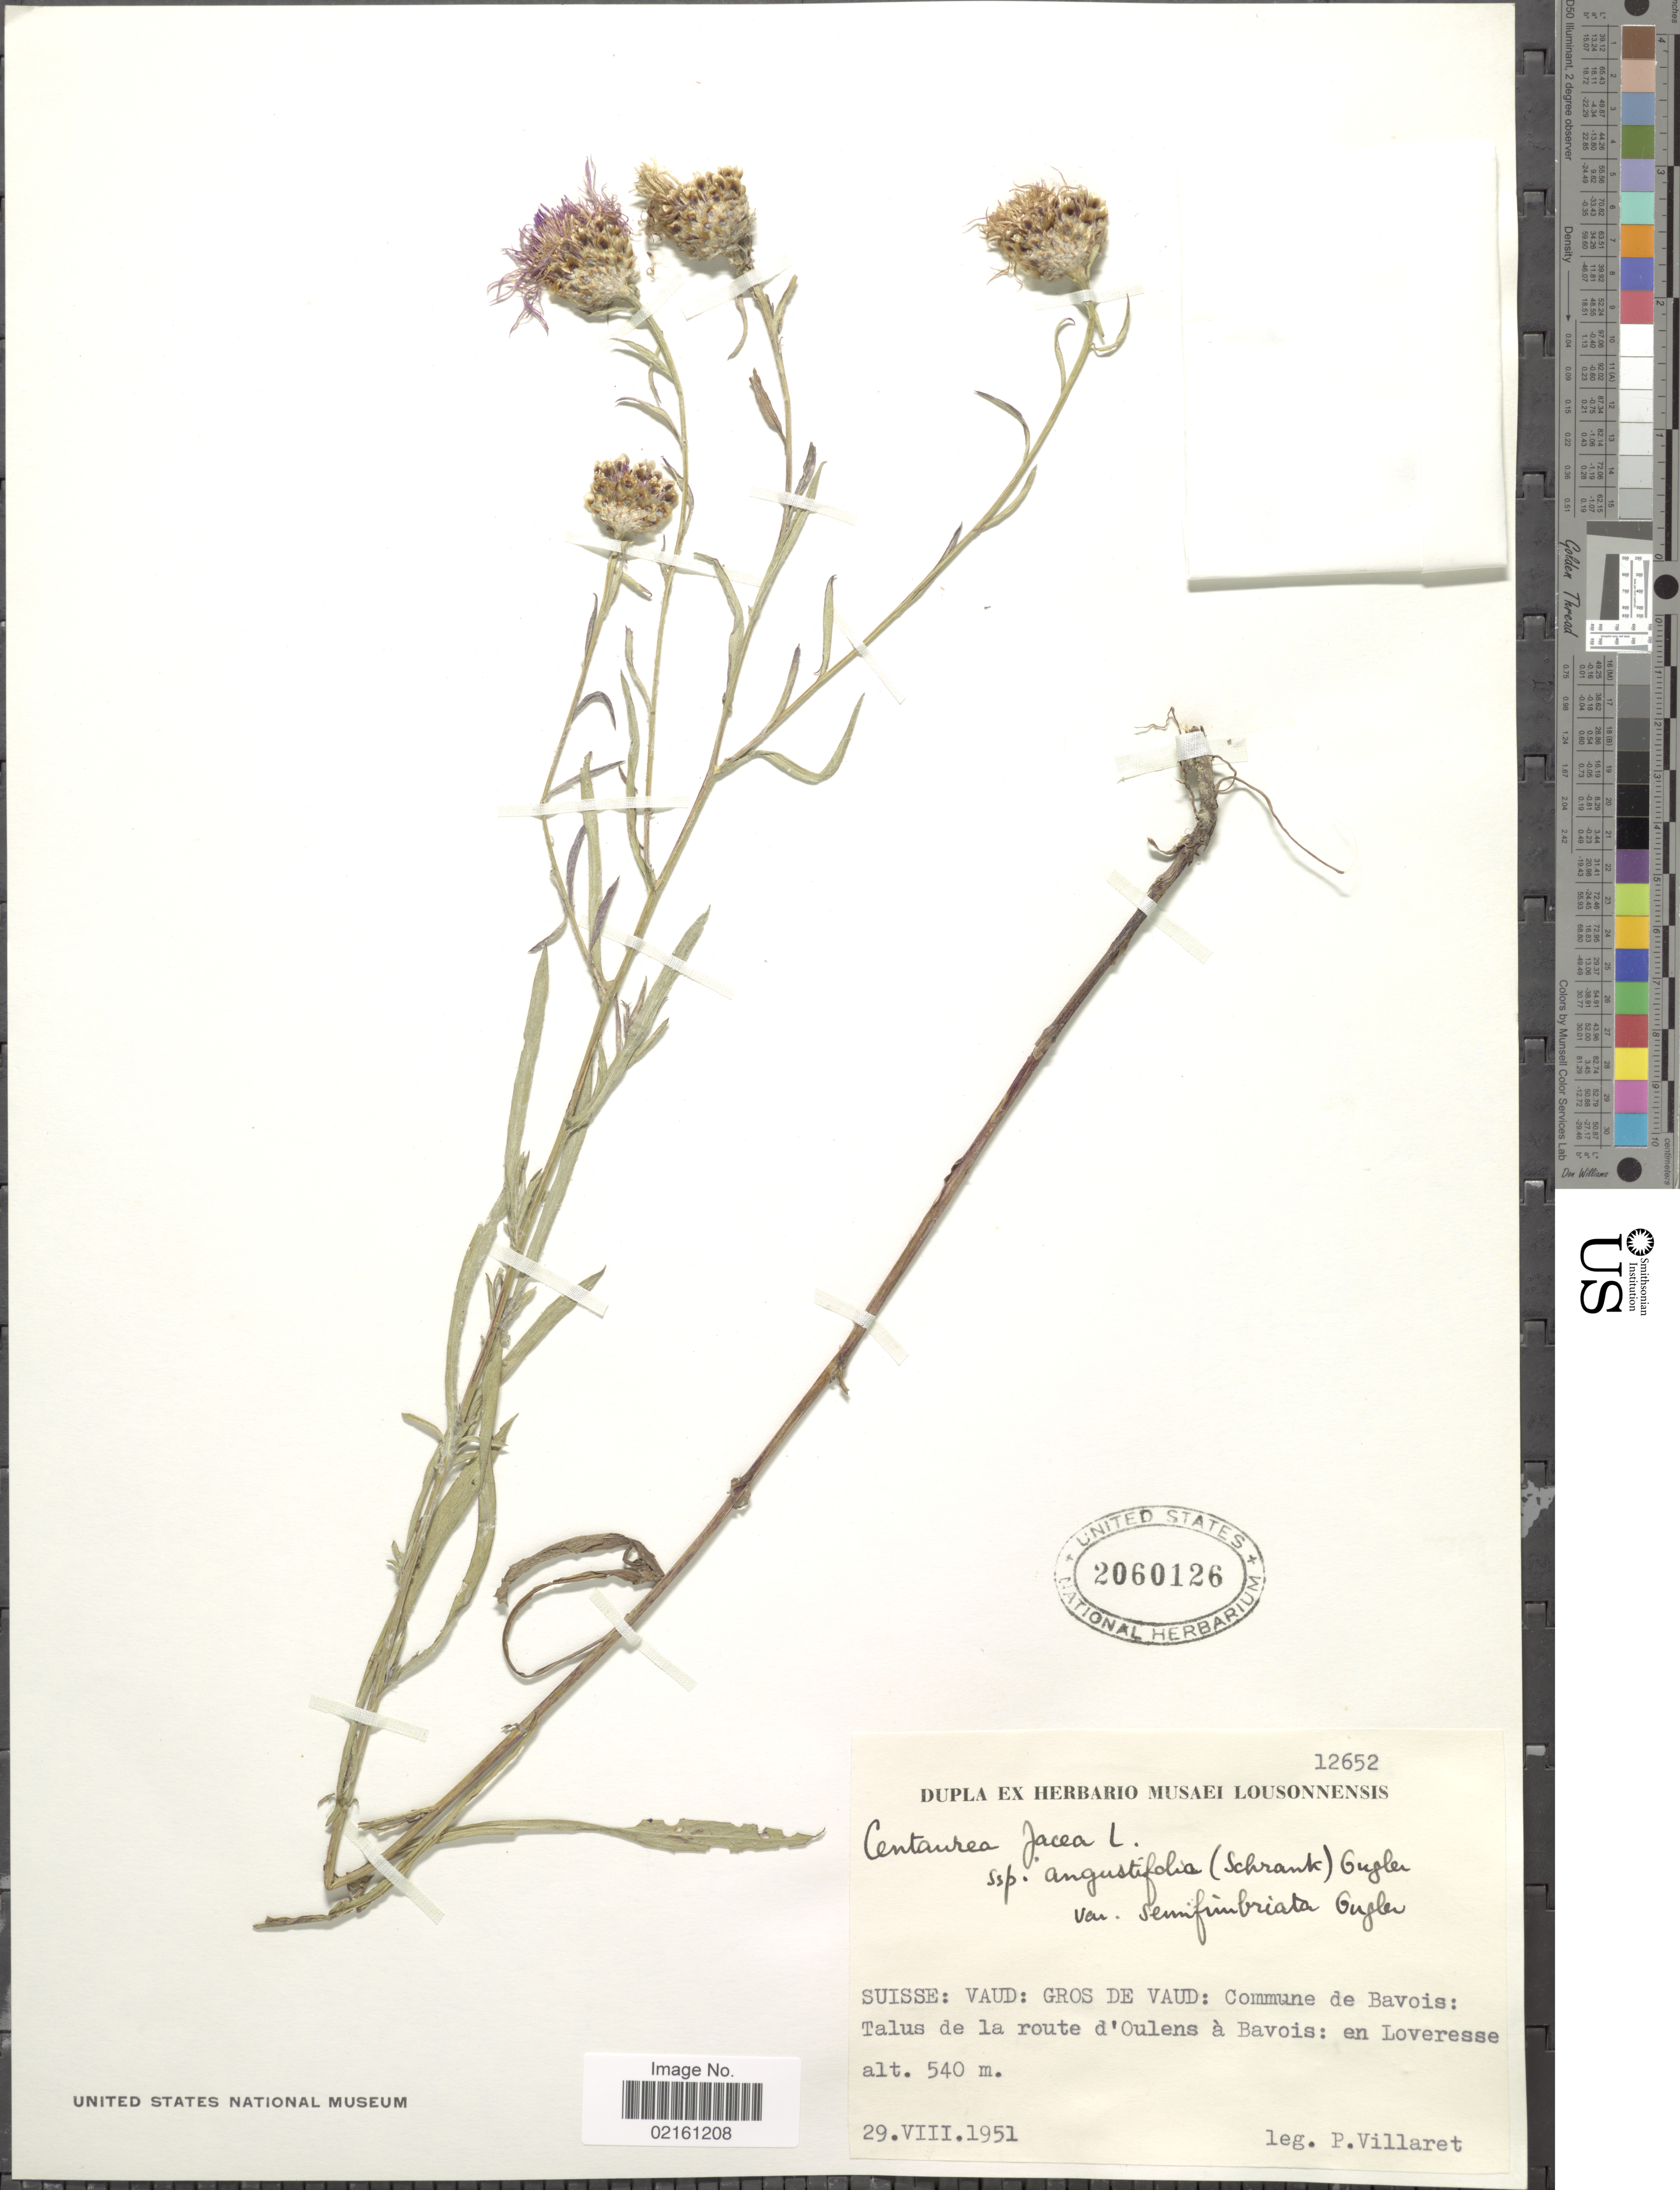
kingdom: Plantae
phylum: Tracheophyta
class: Magnoliopsida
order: Asterales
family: Asteraceae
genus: Centaurea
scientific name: Centaurea jacea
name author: L.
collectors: P. Villaret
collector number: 12652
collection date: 1951-08-29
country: Switzerland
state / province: Vaud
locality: Suisse, Gros de Vaud, Commune de Bavois, Talus de la route d'Oulens a Bavois, en Loveresse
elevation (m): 540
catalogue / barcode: US 2060126